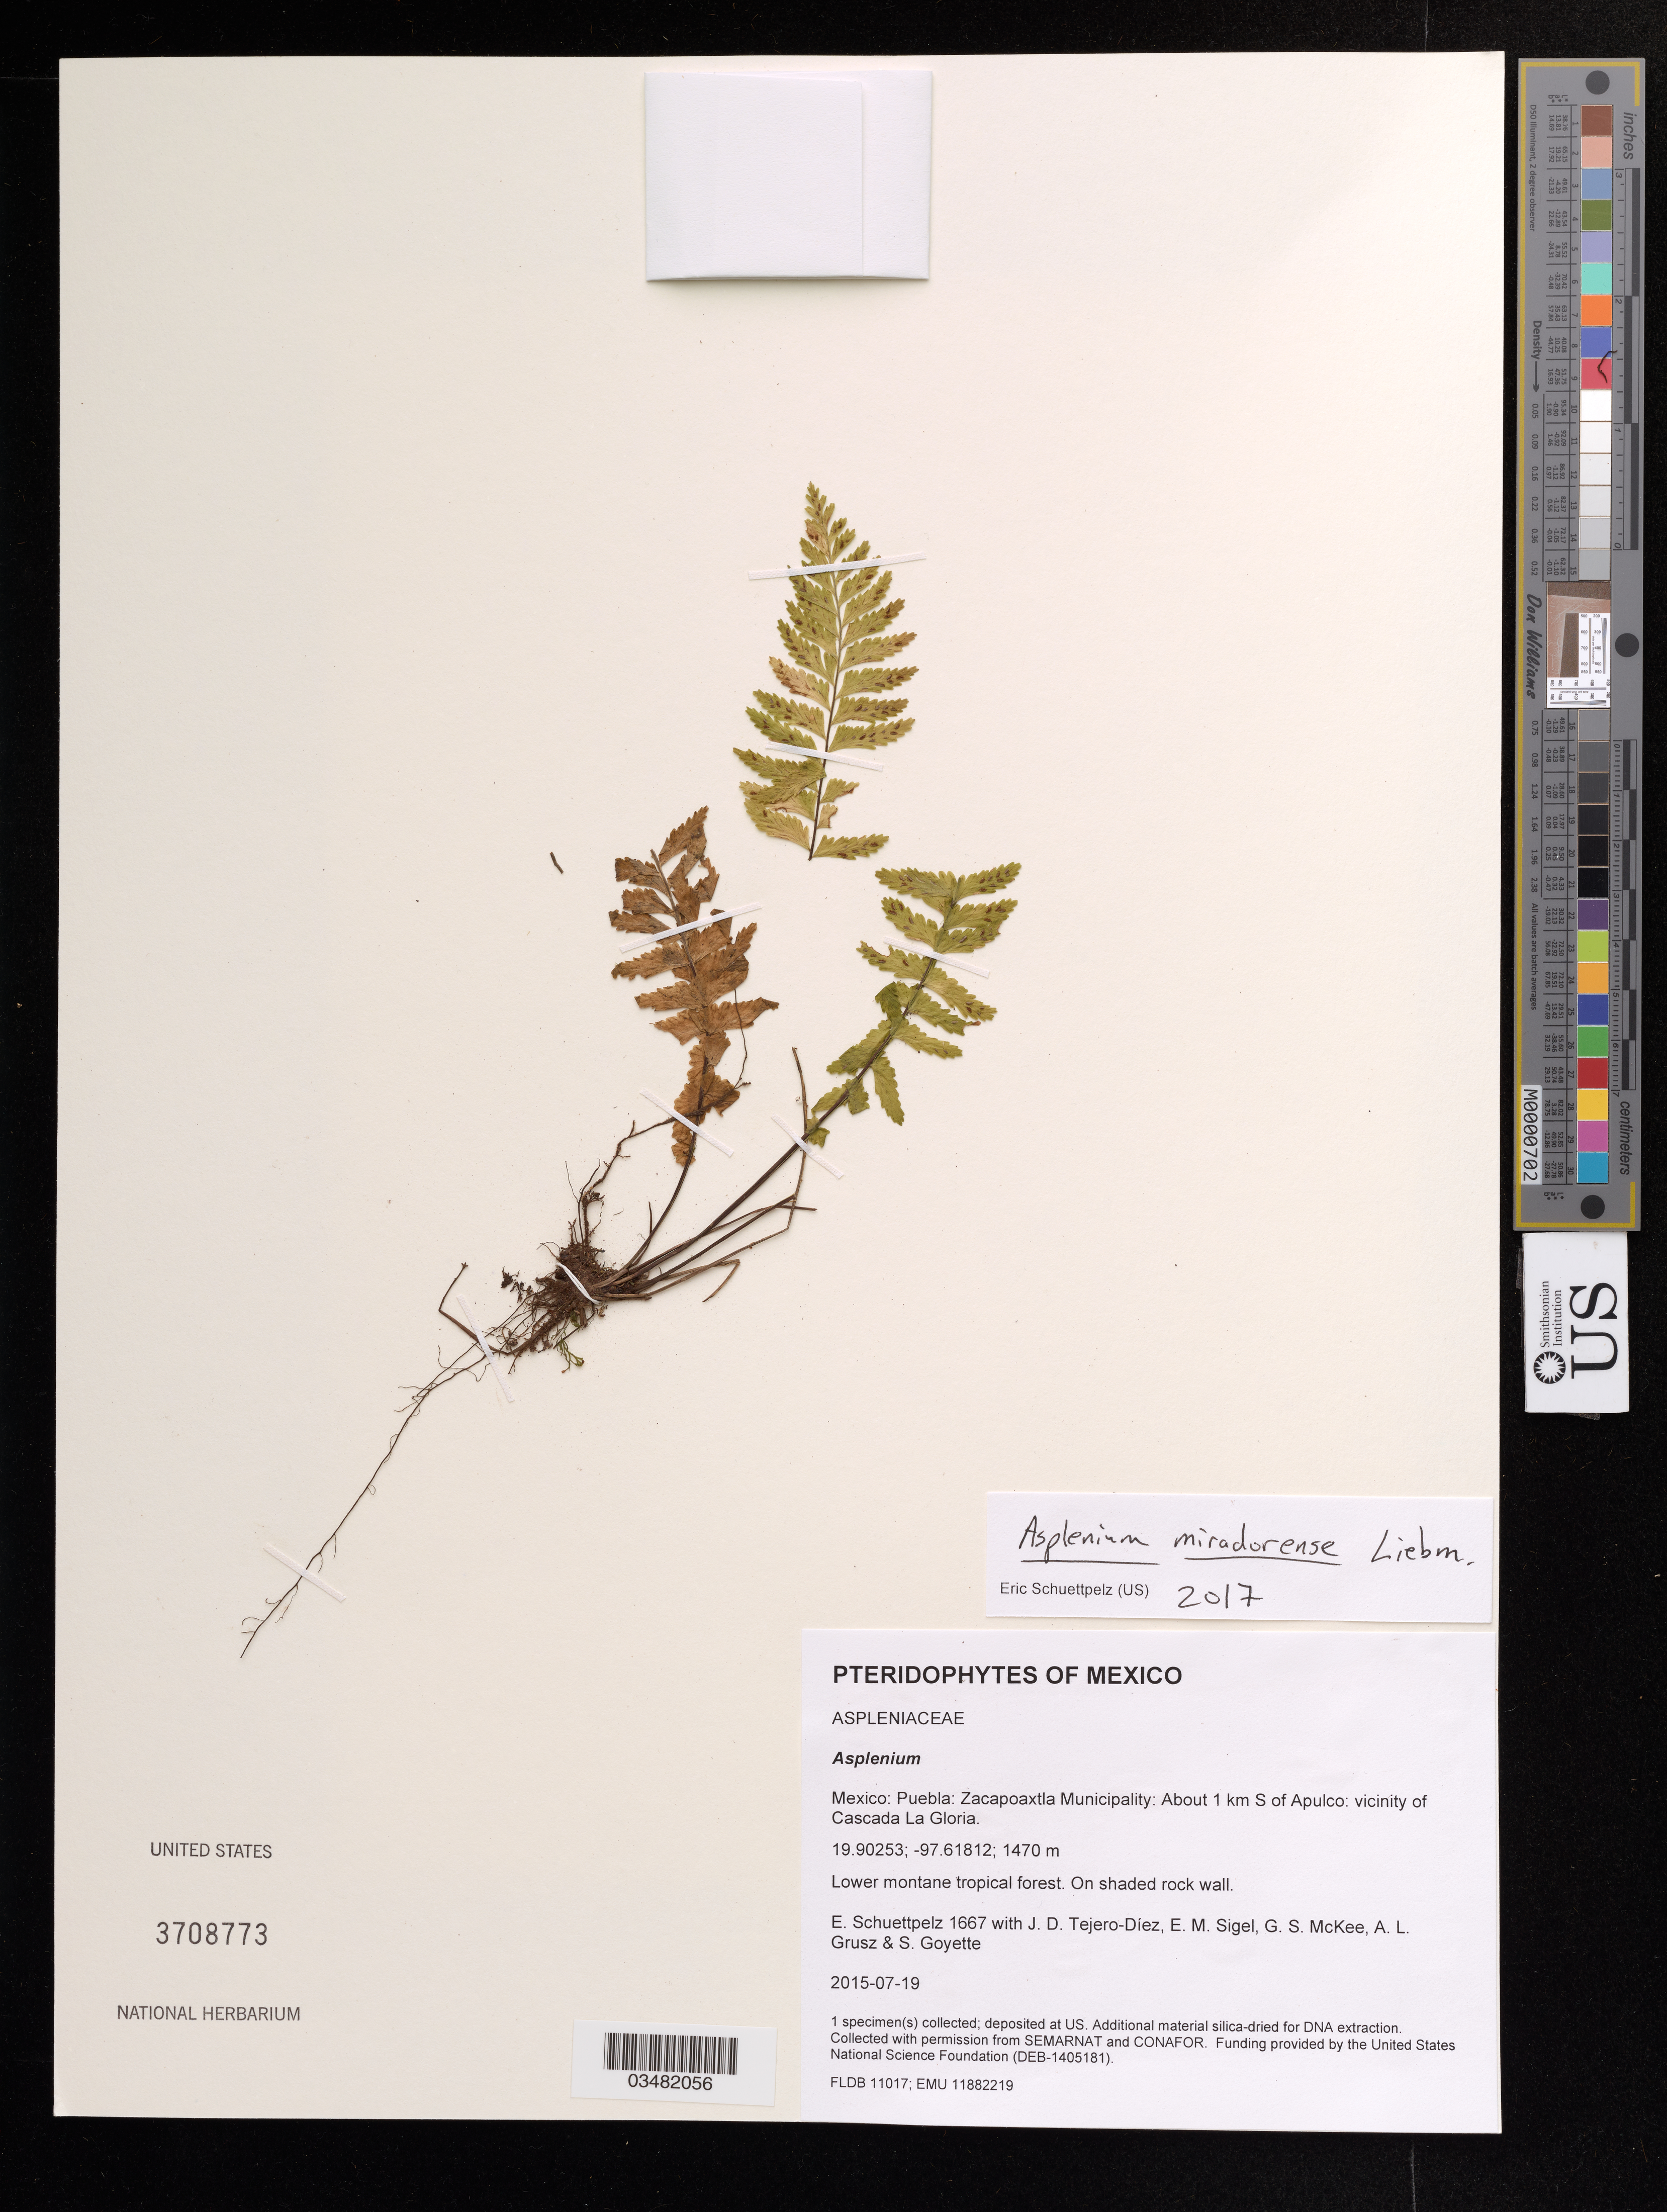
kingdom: Plantae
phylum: Tracheophyta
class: Polypodiopsida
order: Polypodiales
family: Aspleniaceae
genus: Asplenium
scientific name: Asplenium miradorense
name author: Liebm.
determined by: Schuettpelz, E., (US), Smithsonian Institution - National Museum of Natural History (UNITED STATES)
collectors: E. Schuettpelz, D. Tejero-Díez, E. M. Sigel, G. S. McKee & A. Grusz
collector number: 1667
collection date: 2015-07-19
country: Mexico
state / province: Puebla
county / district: Zacapoaxtla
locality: About 1 km S of Apulco: vicinity of Cascada La Gloria.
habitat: Lower montane tropical forest.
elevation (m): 1470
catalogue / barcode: US 3708773